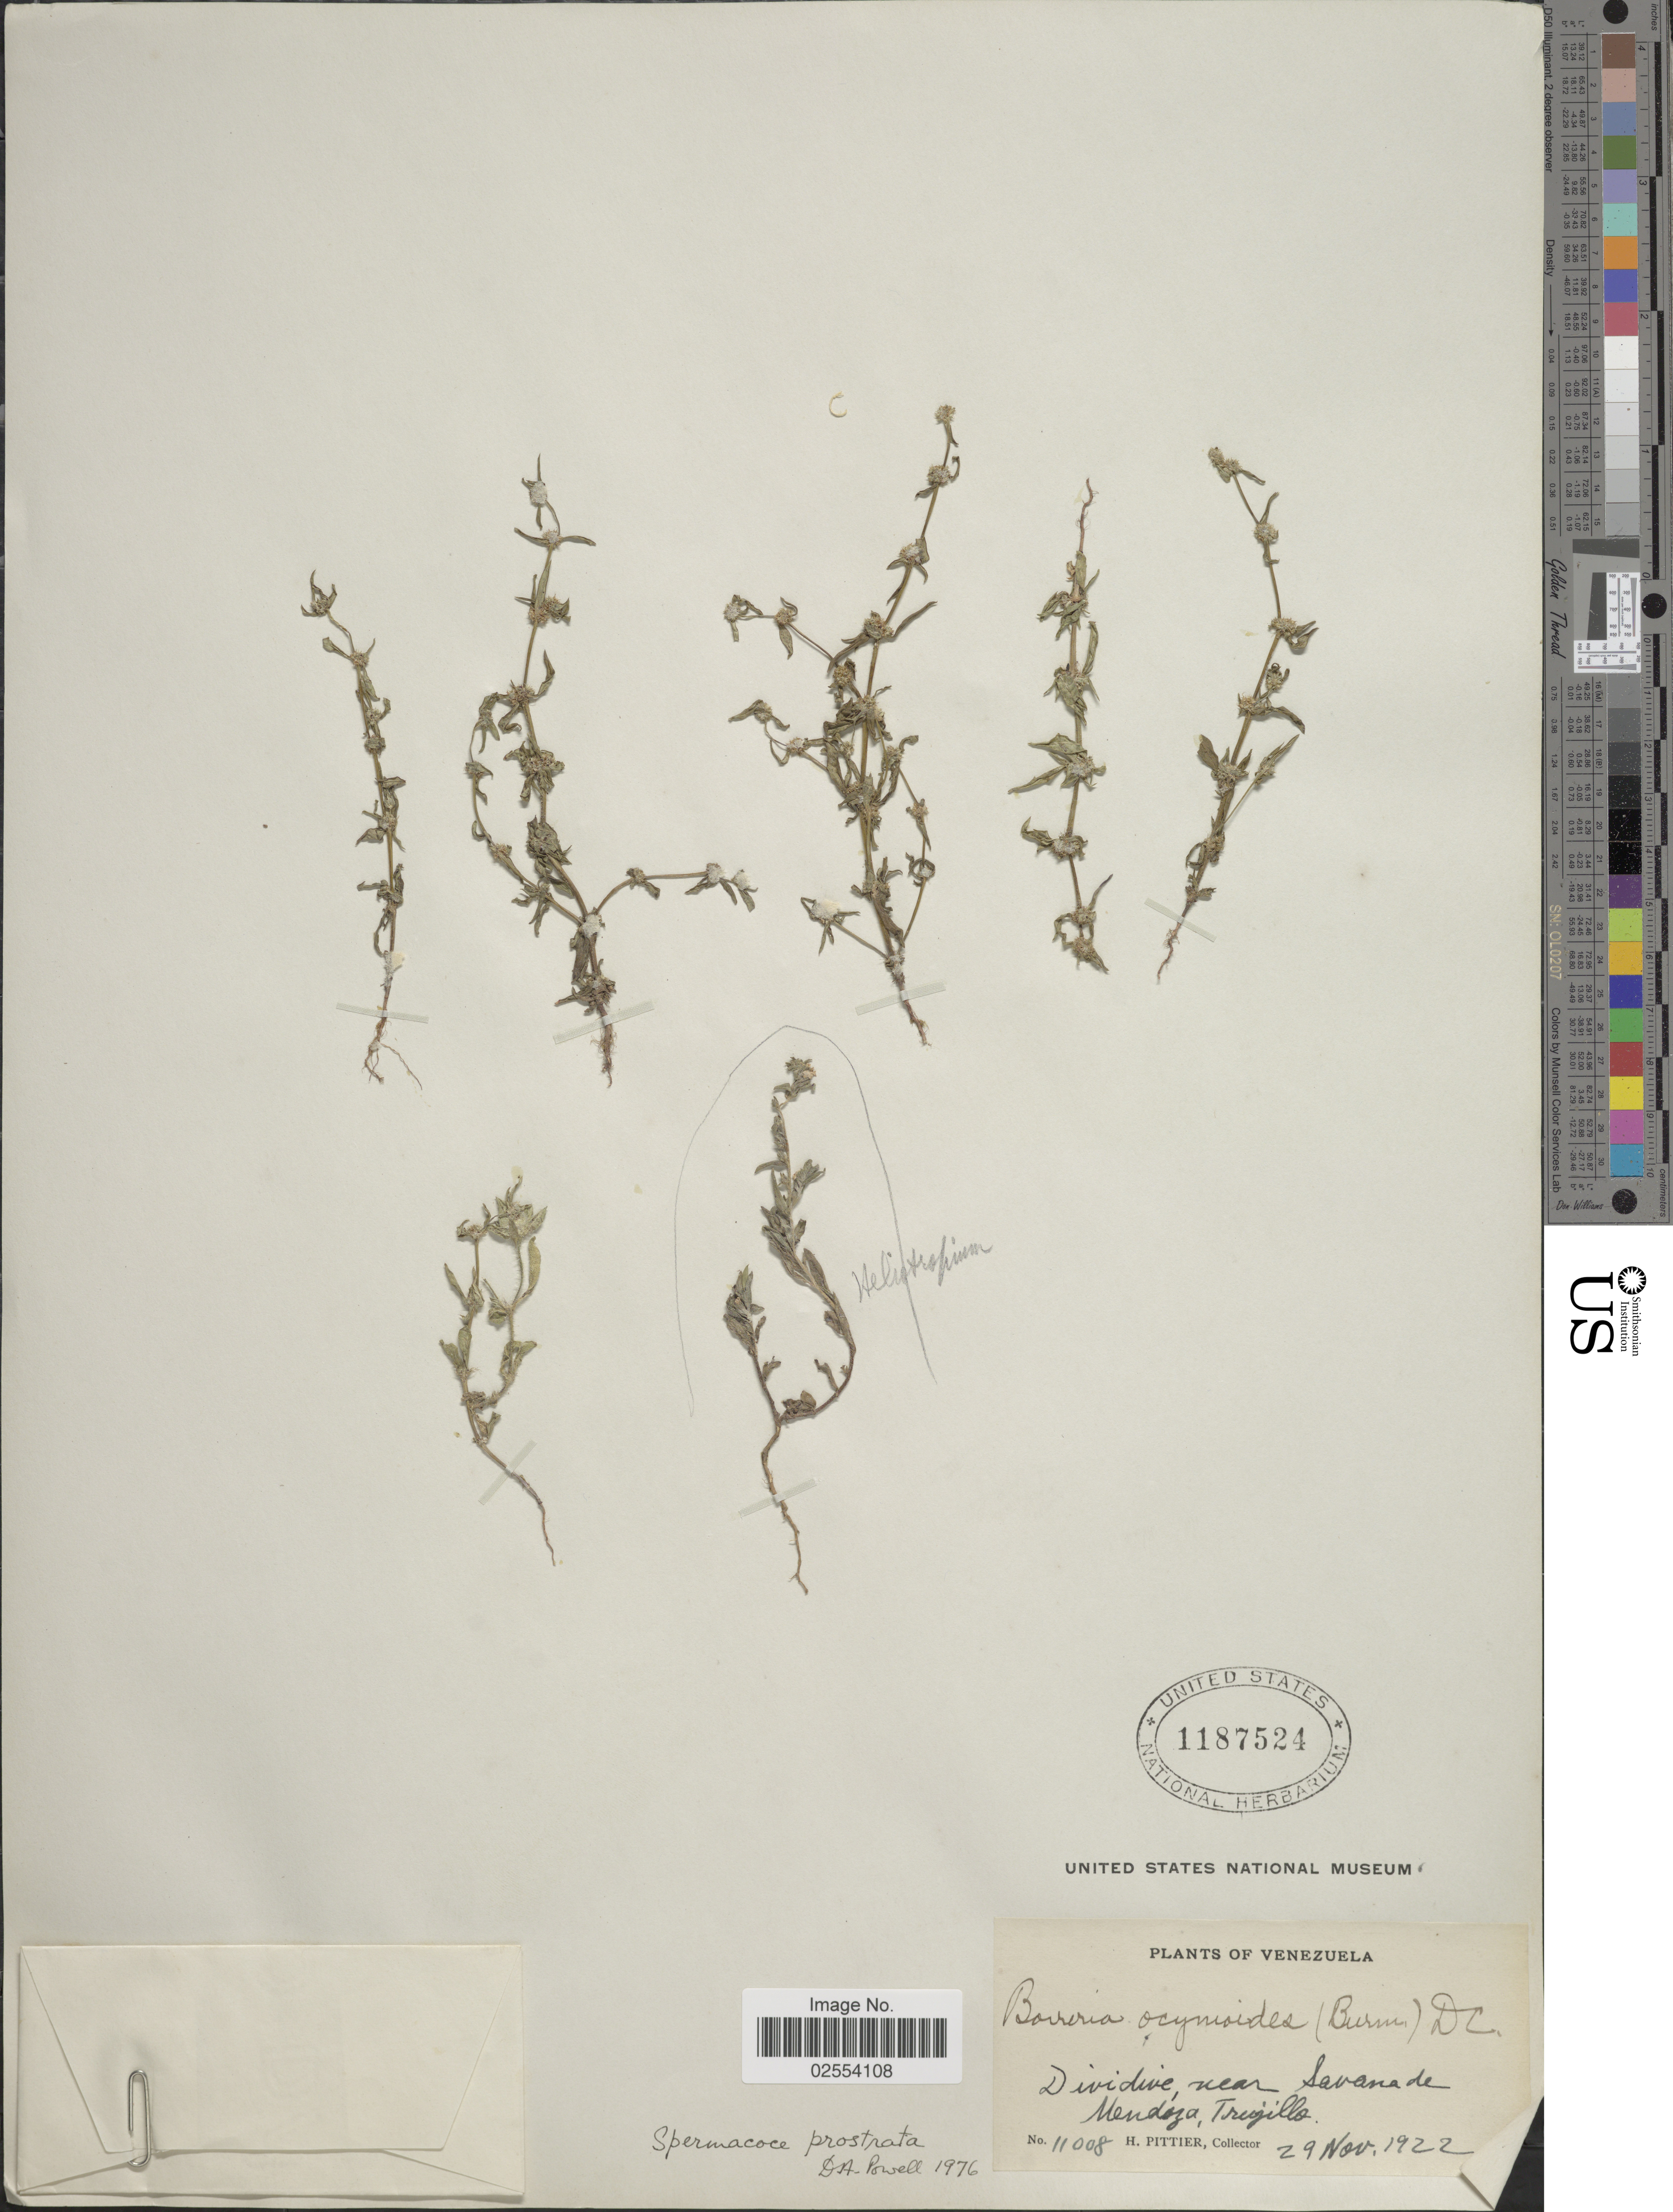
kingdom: Plantae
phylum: Tracheophyta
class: Magnoliopsida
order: Gentianales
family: Rubiaceae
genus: Spermacoce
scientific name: Spermacoce prostrata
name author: Aubl.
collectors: H. F. Pittier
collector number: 11008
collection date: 1922-11-29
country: Venezuela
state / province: Trujillo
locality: Dividive, near Savana de Mendóza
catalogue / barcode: US 1187524